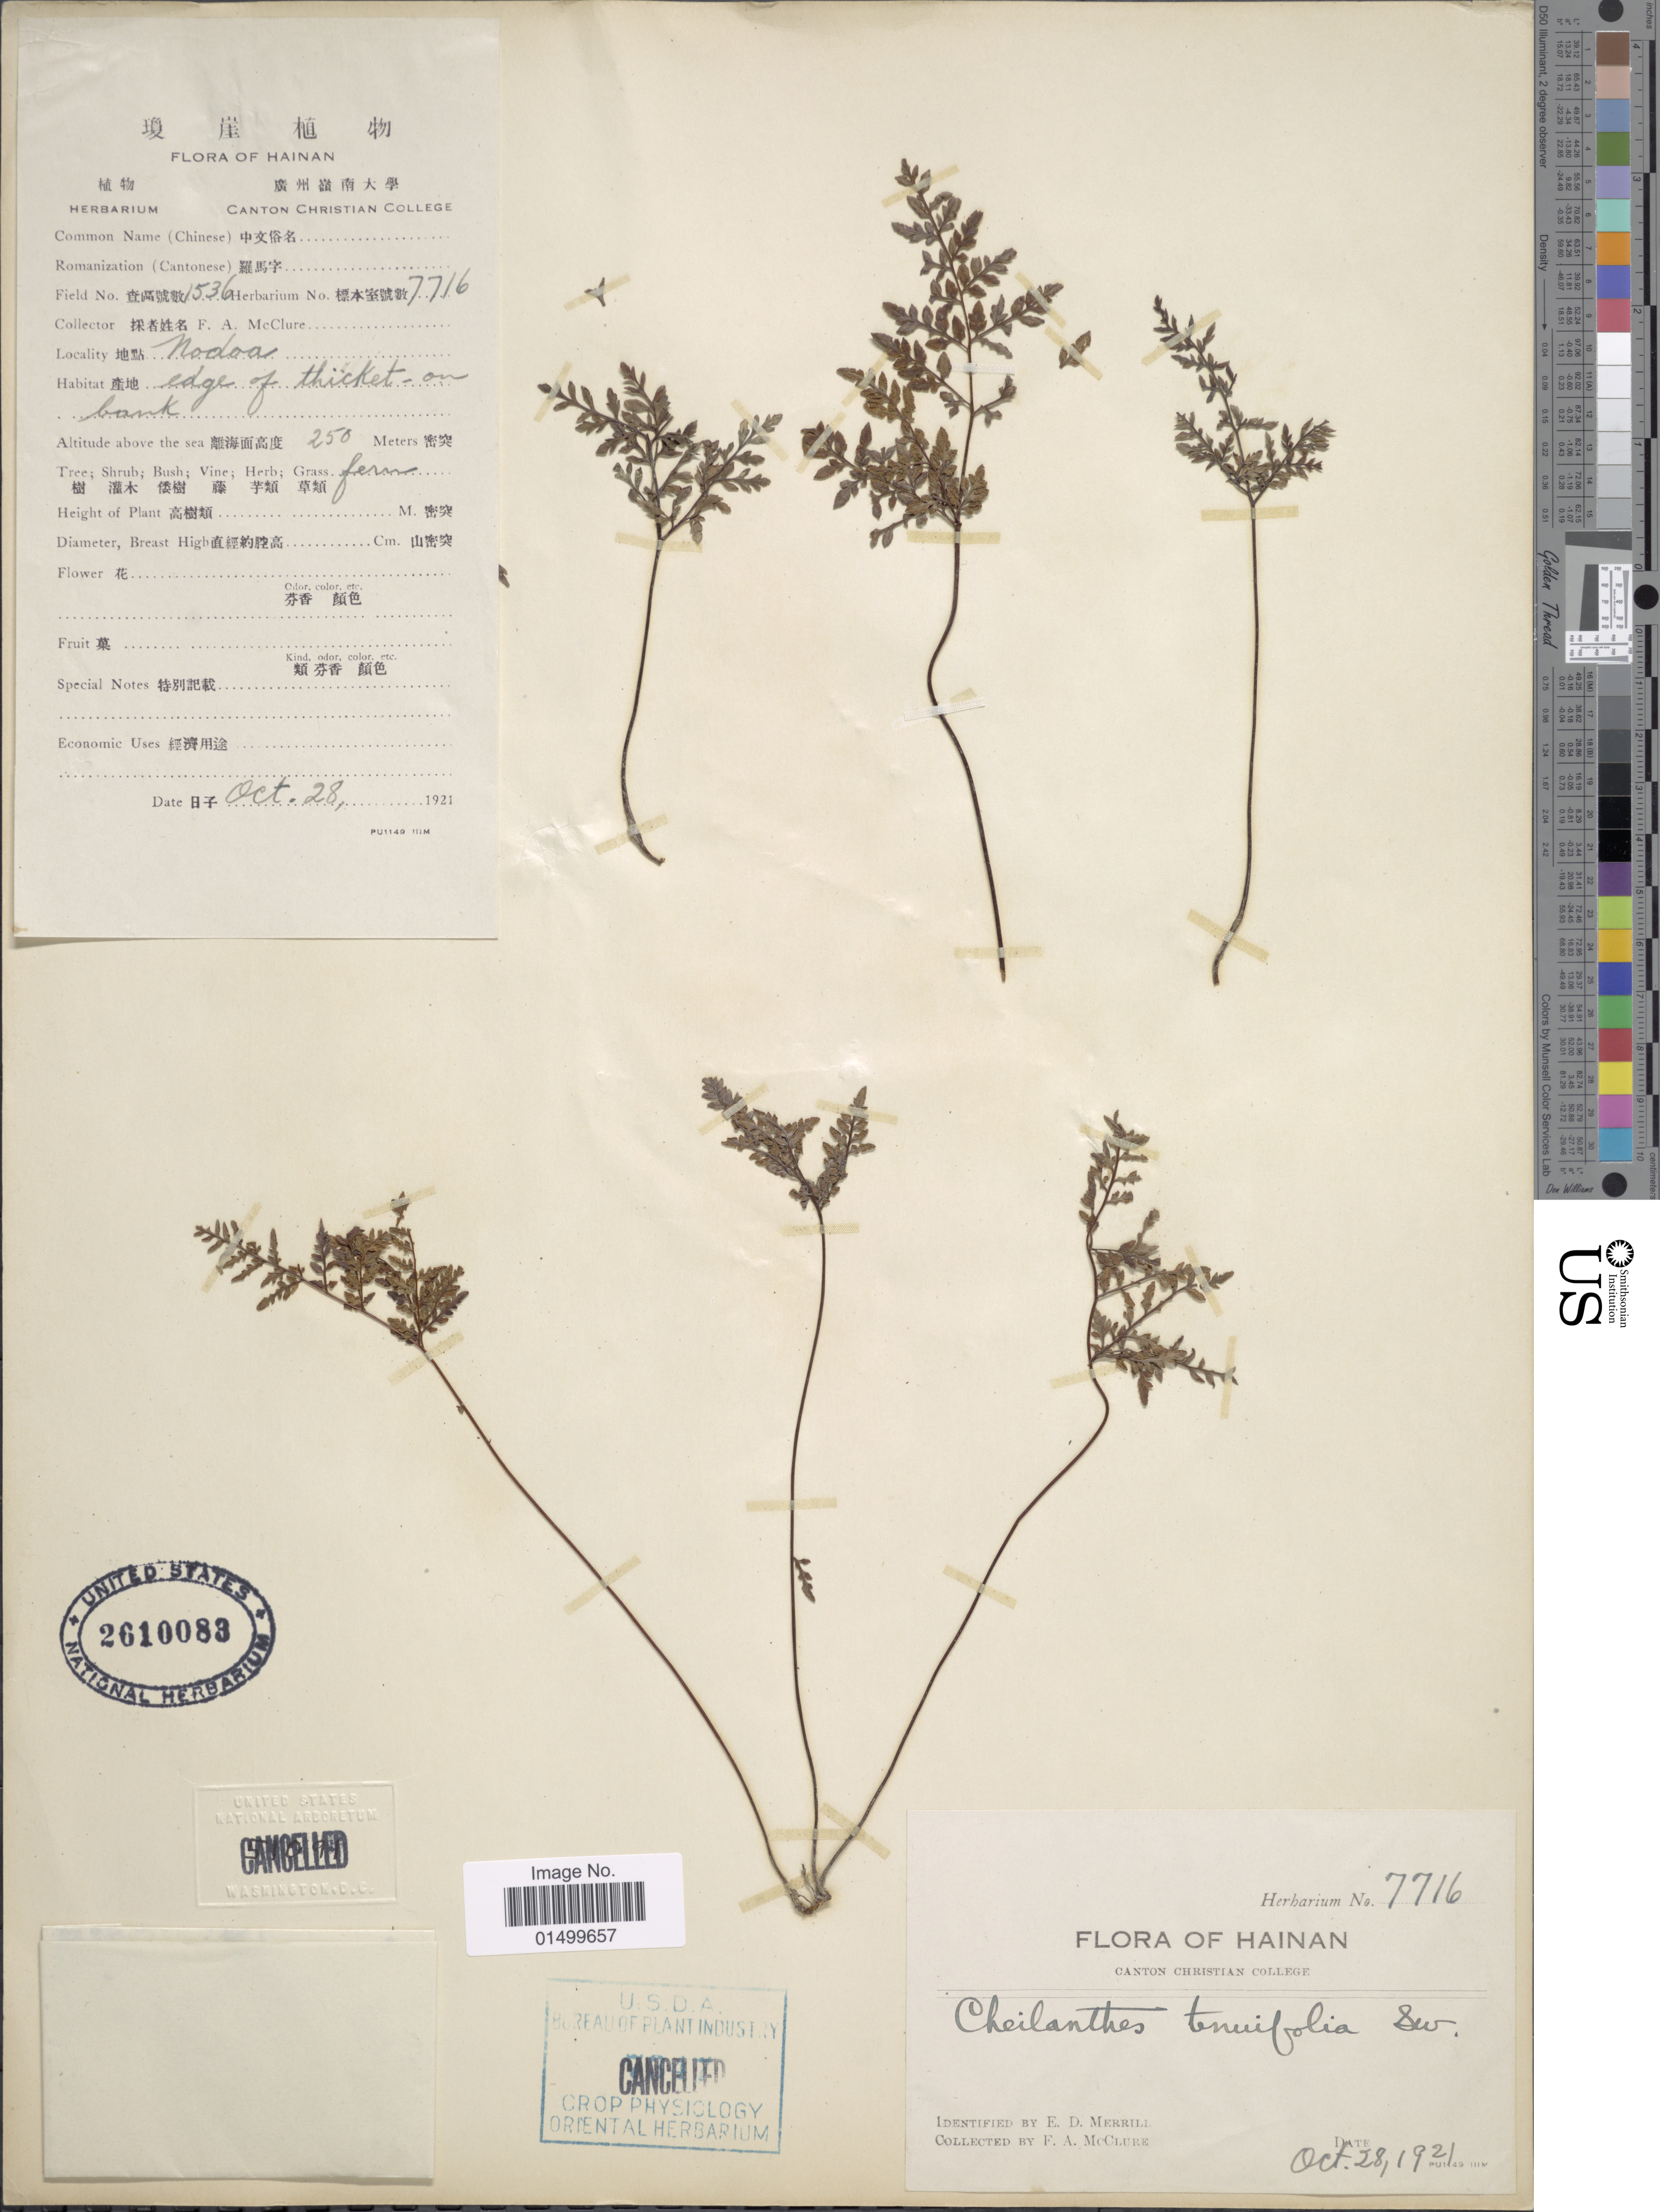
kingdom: Plantae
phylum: Tracheophyta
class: Polypodiopsida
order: Polypodiales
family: Pteridaceae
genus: Cheilanthes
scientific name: Cheilanthes tenuifolia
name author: (Burm. f.) Sw.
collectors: F. A. McClure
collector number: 1536/7716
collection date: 1921-10-28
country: China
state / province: Hainan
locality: Nodea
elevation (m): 250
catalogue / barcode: US 2610083